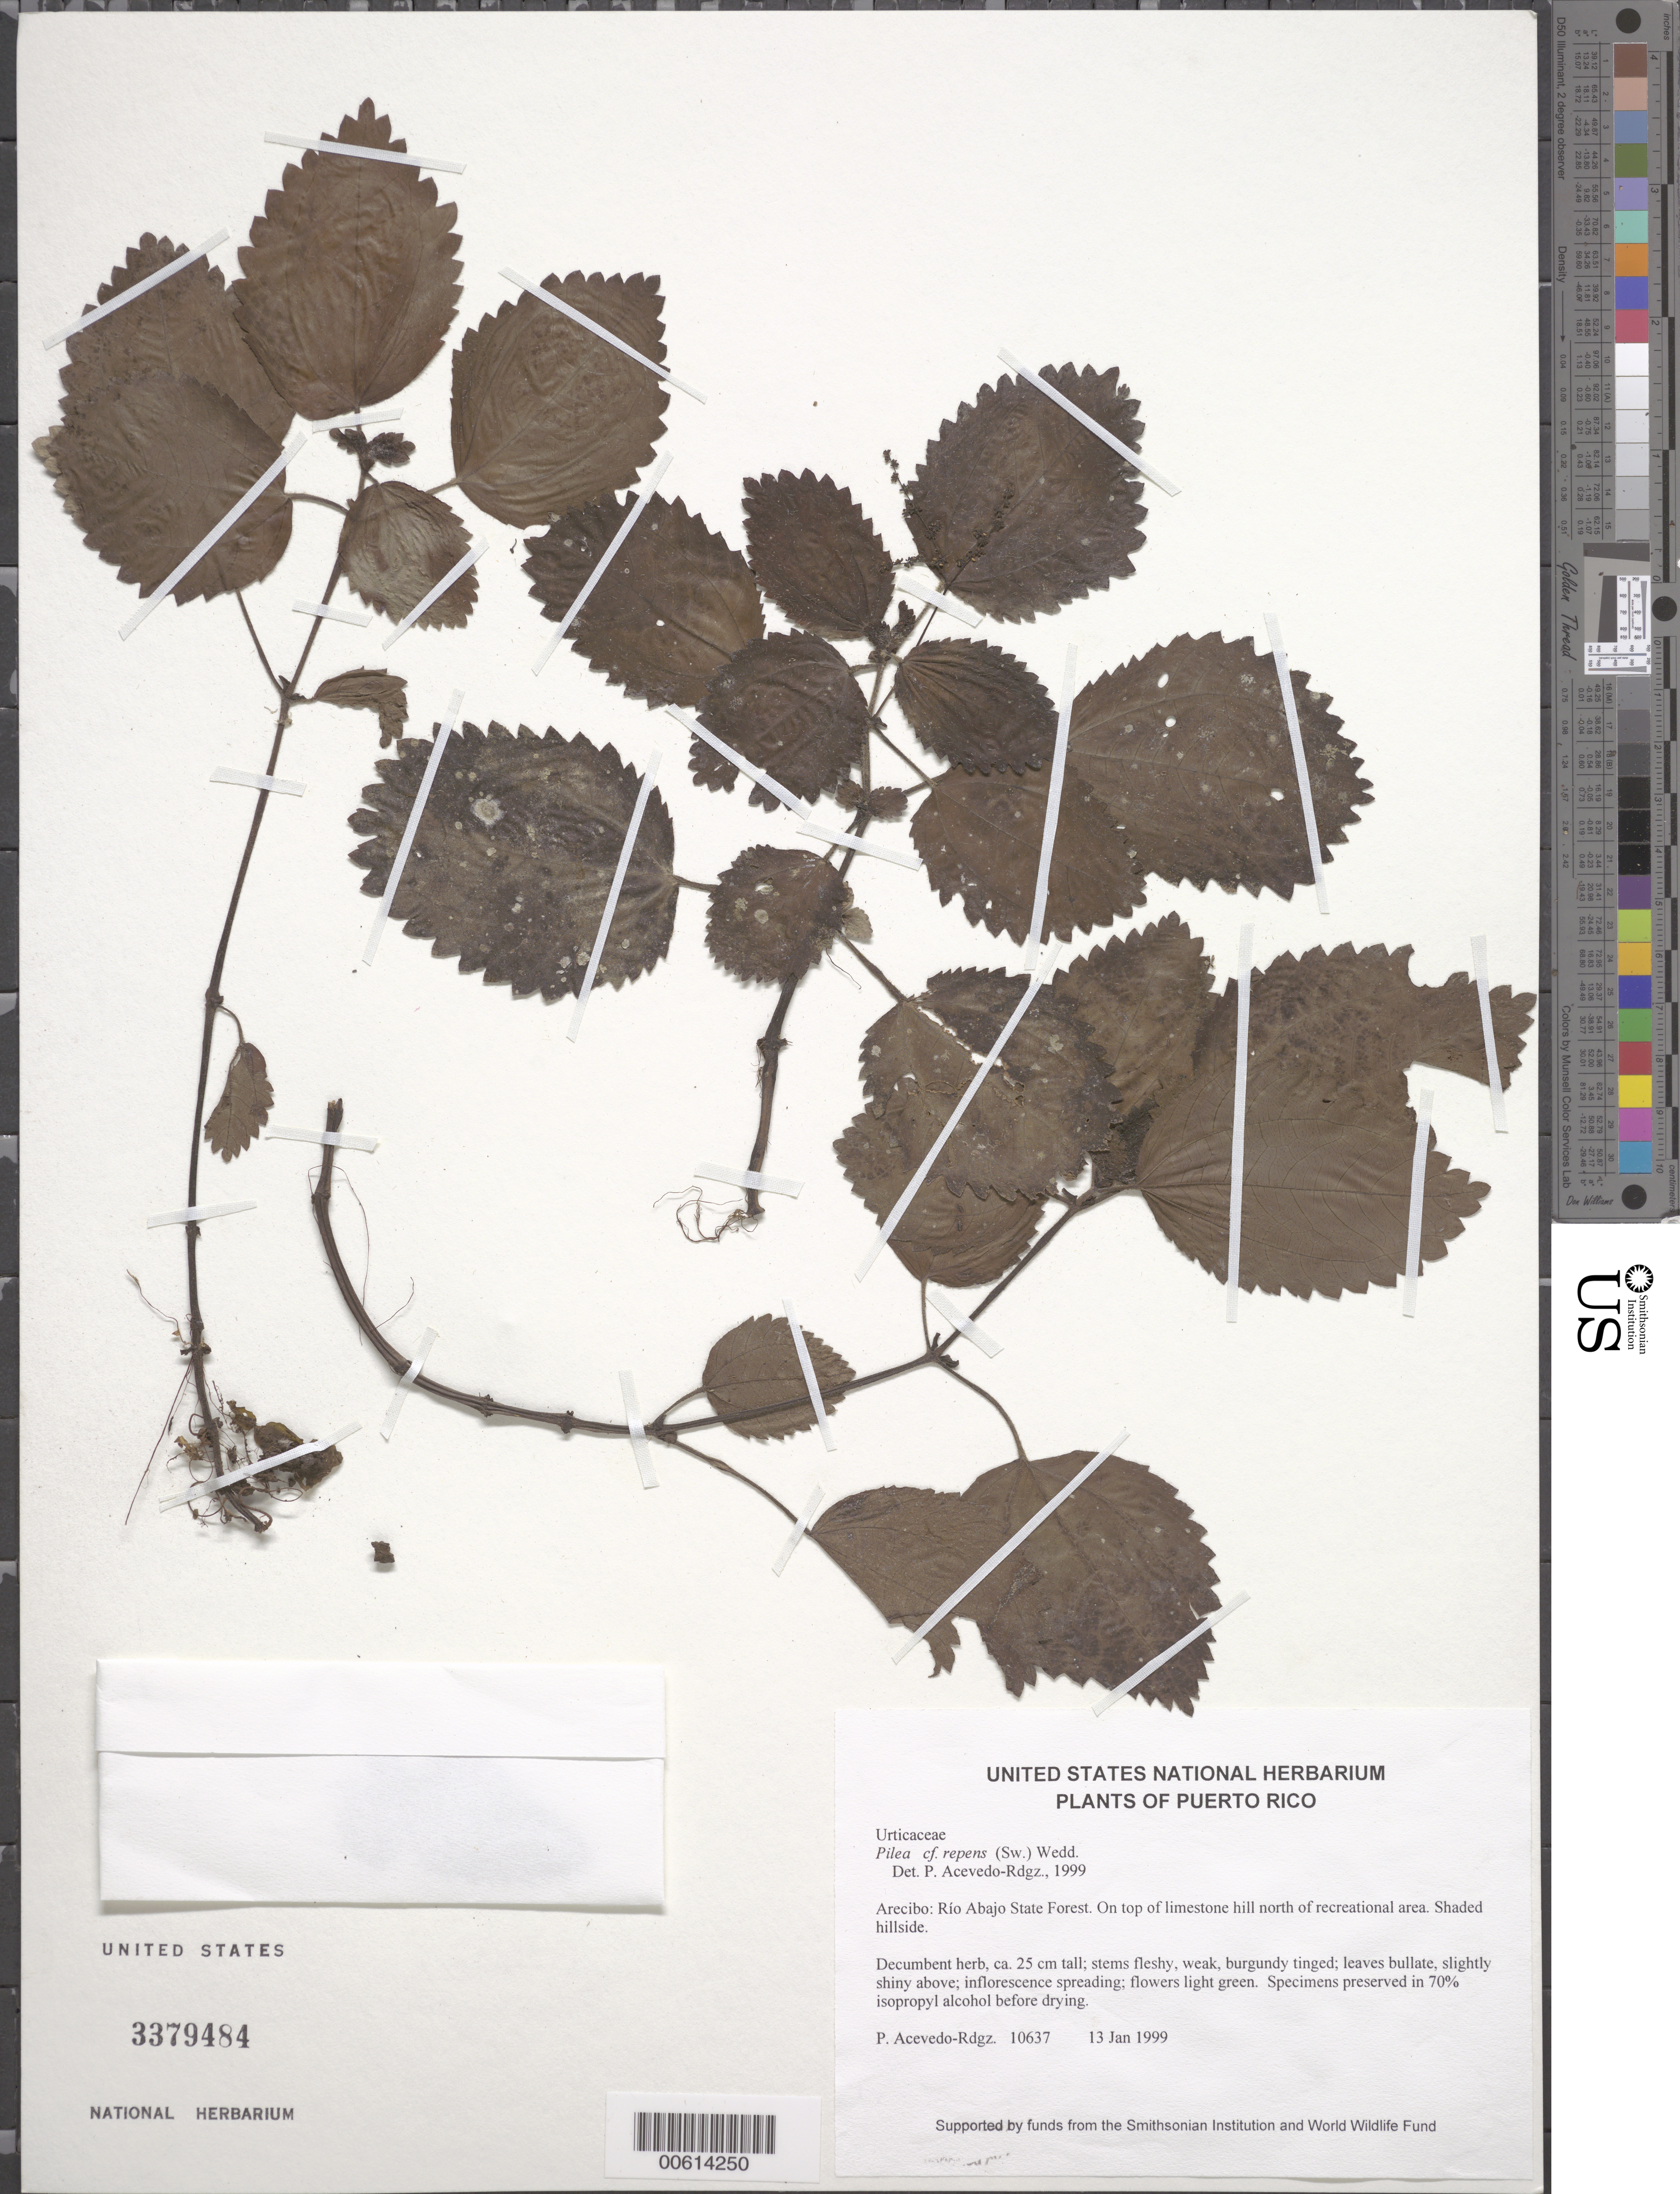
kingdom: Plantae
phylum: Tracheophyta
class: Magnoliopsida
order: Rosales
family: Urticaceae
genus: Pilea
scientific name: Pilea repens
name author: (Sw.) Wedd.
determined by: Acevedo-Rodríguez, P., (BOT), Smithsonian Institution - National Museum of Natural History (UNITED STATES)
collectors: P. Acevedo-Rodr.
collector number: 10637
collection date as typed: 13 Jan 1999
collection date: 1999-01-13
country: Puerto Rico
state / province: Arecibo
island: Puerto Rico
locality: Arecibo; Río Abajo State Forest. On top of limestone hill north of recreational area.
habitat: Shaded hillside.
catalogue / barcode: US 3379484